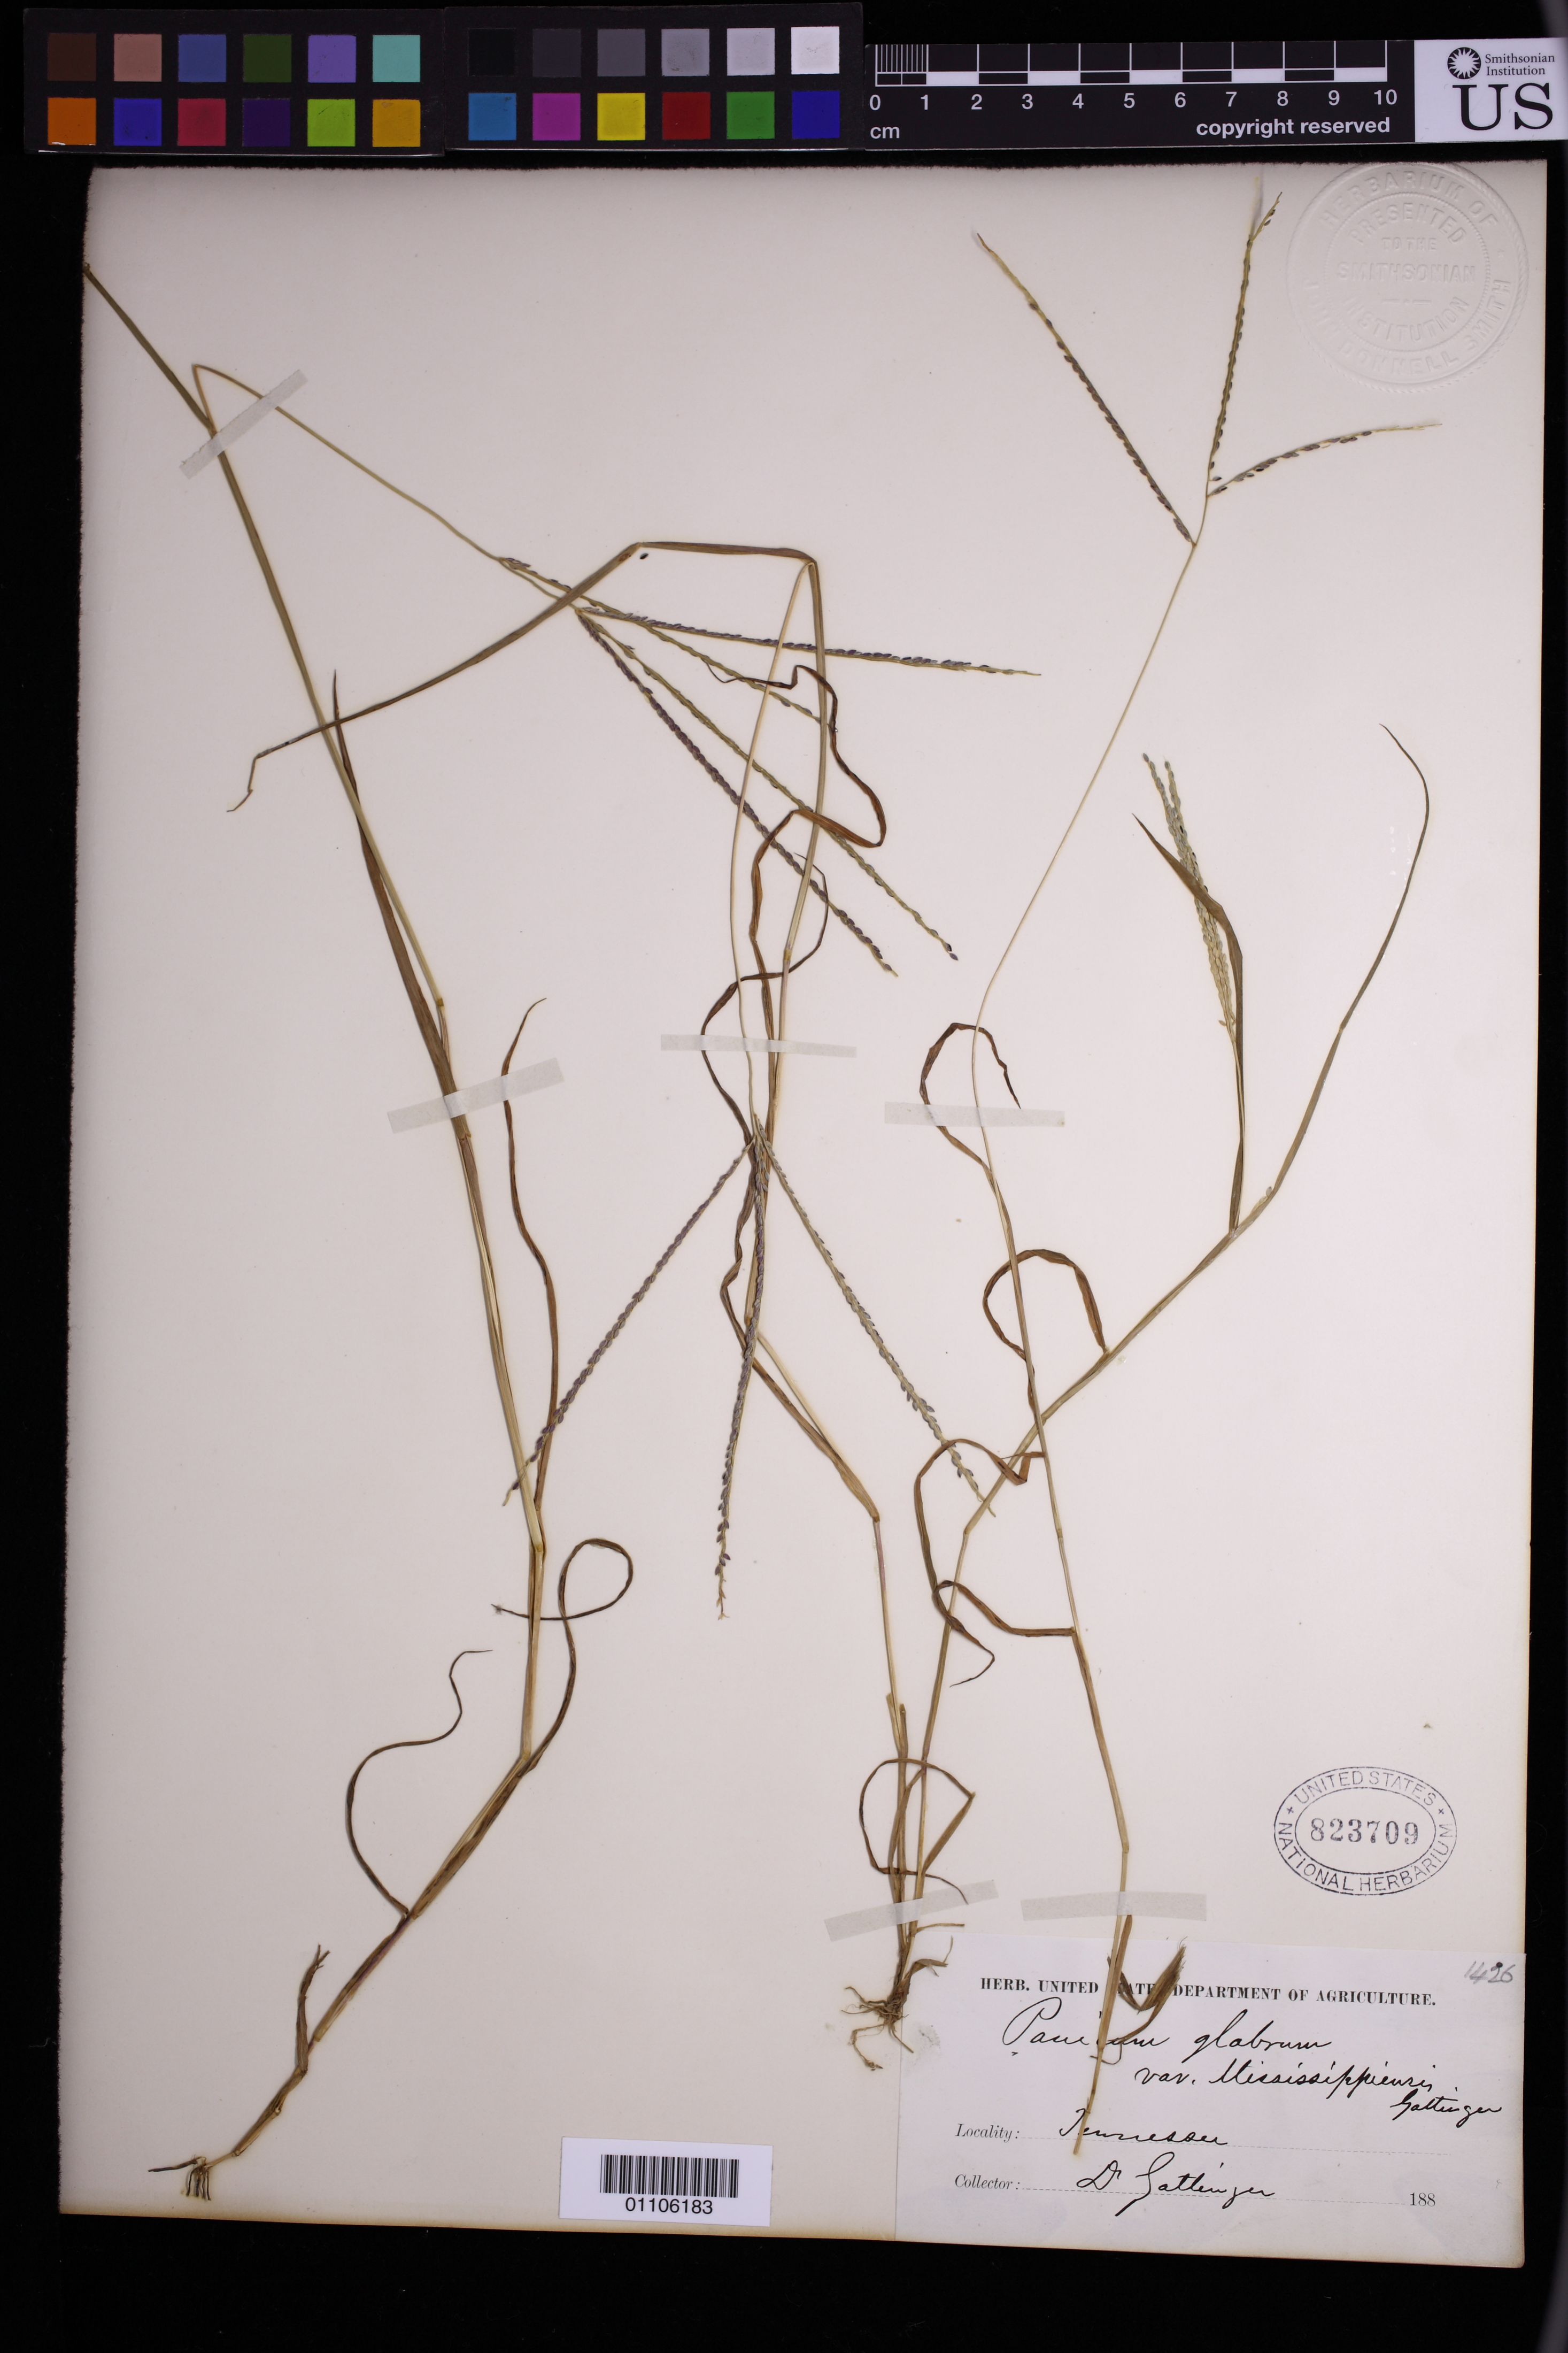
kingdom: Plantae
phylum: Tracheophyta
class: Liliopsida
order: Poales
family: Poaceae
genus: Panicum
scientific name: Panicum glabrum var. mississippiense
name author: Gatt. in Vasey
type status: Possible Type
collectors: A. Gattinger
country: United States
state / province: Tennessee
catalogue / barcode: US 823709